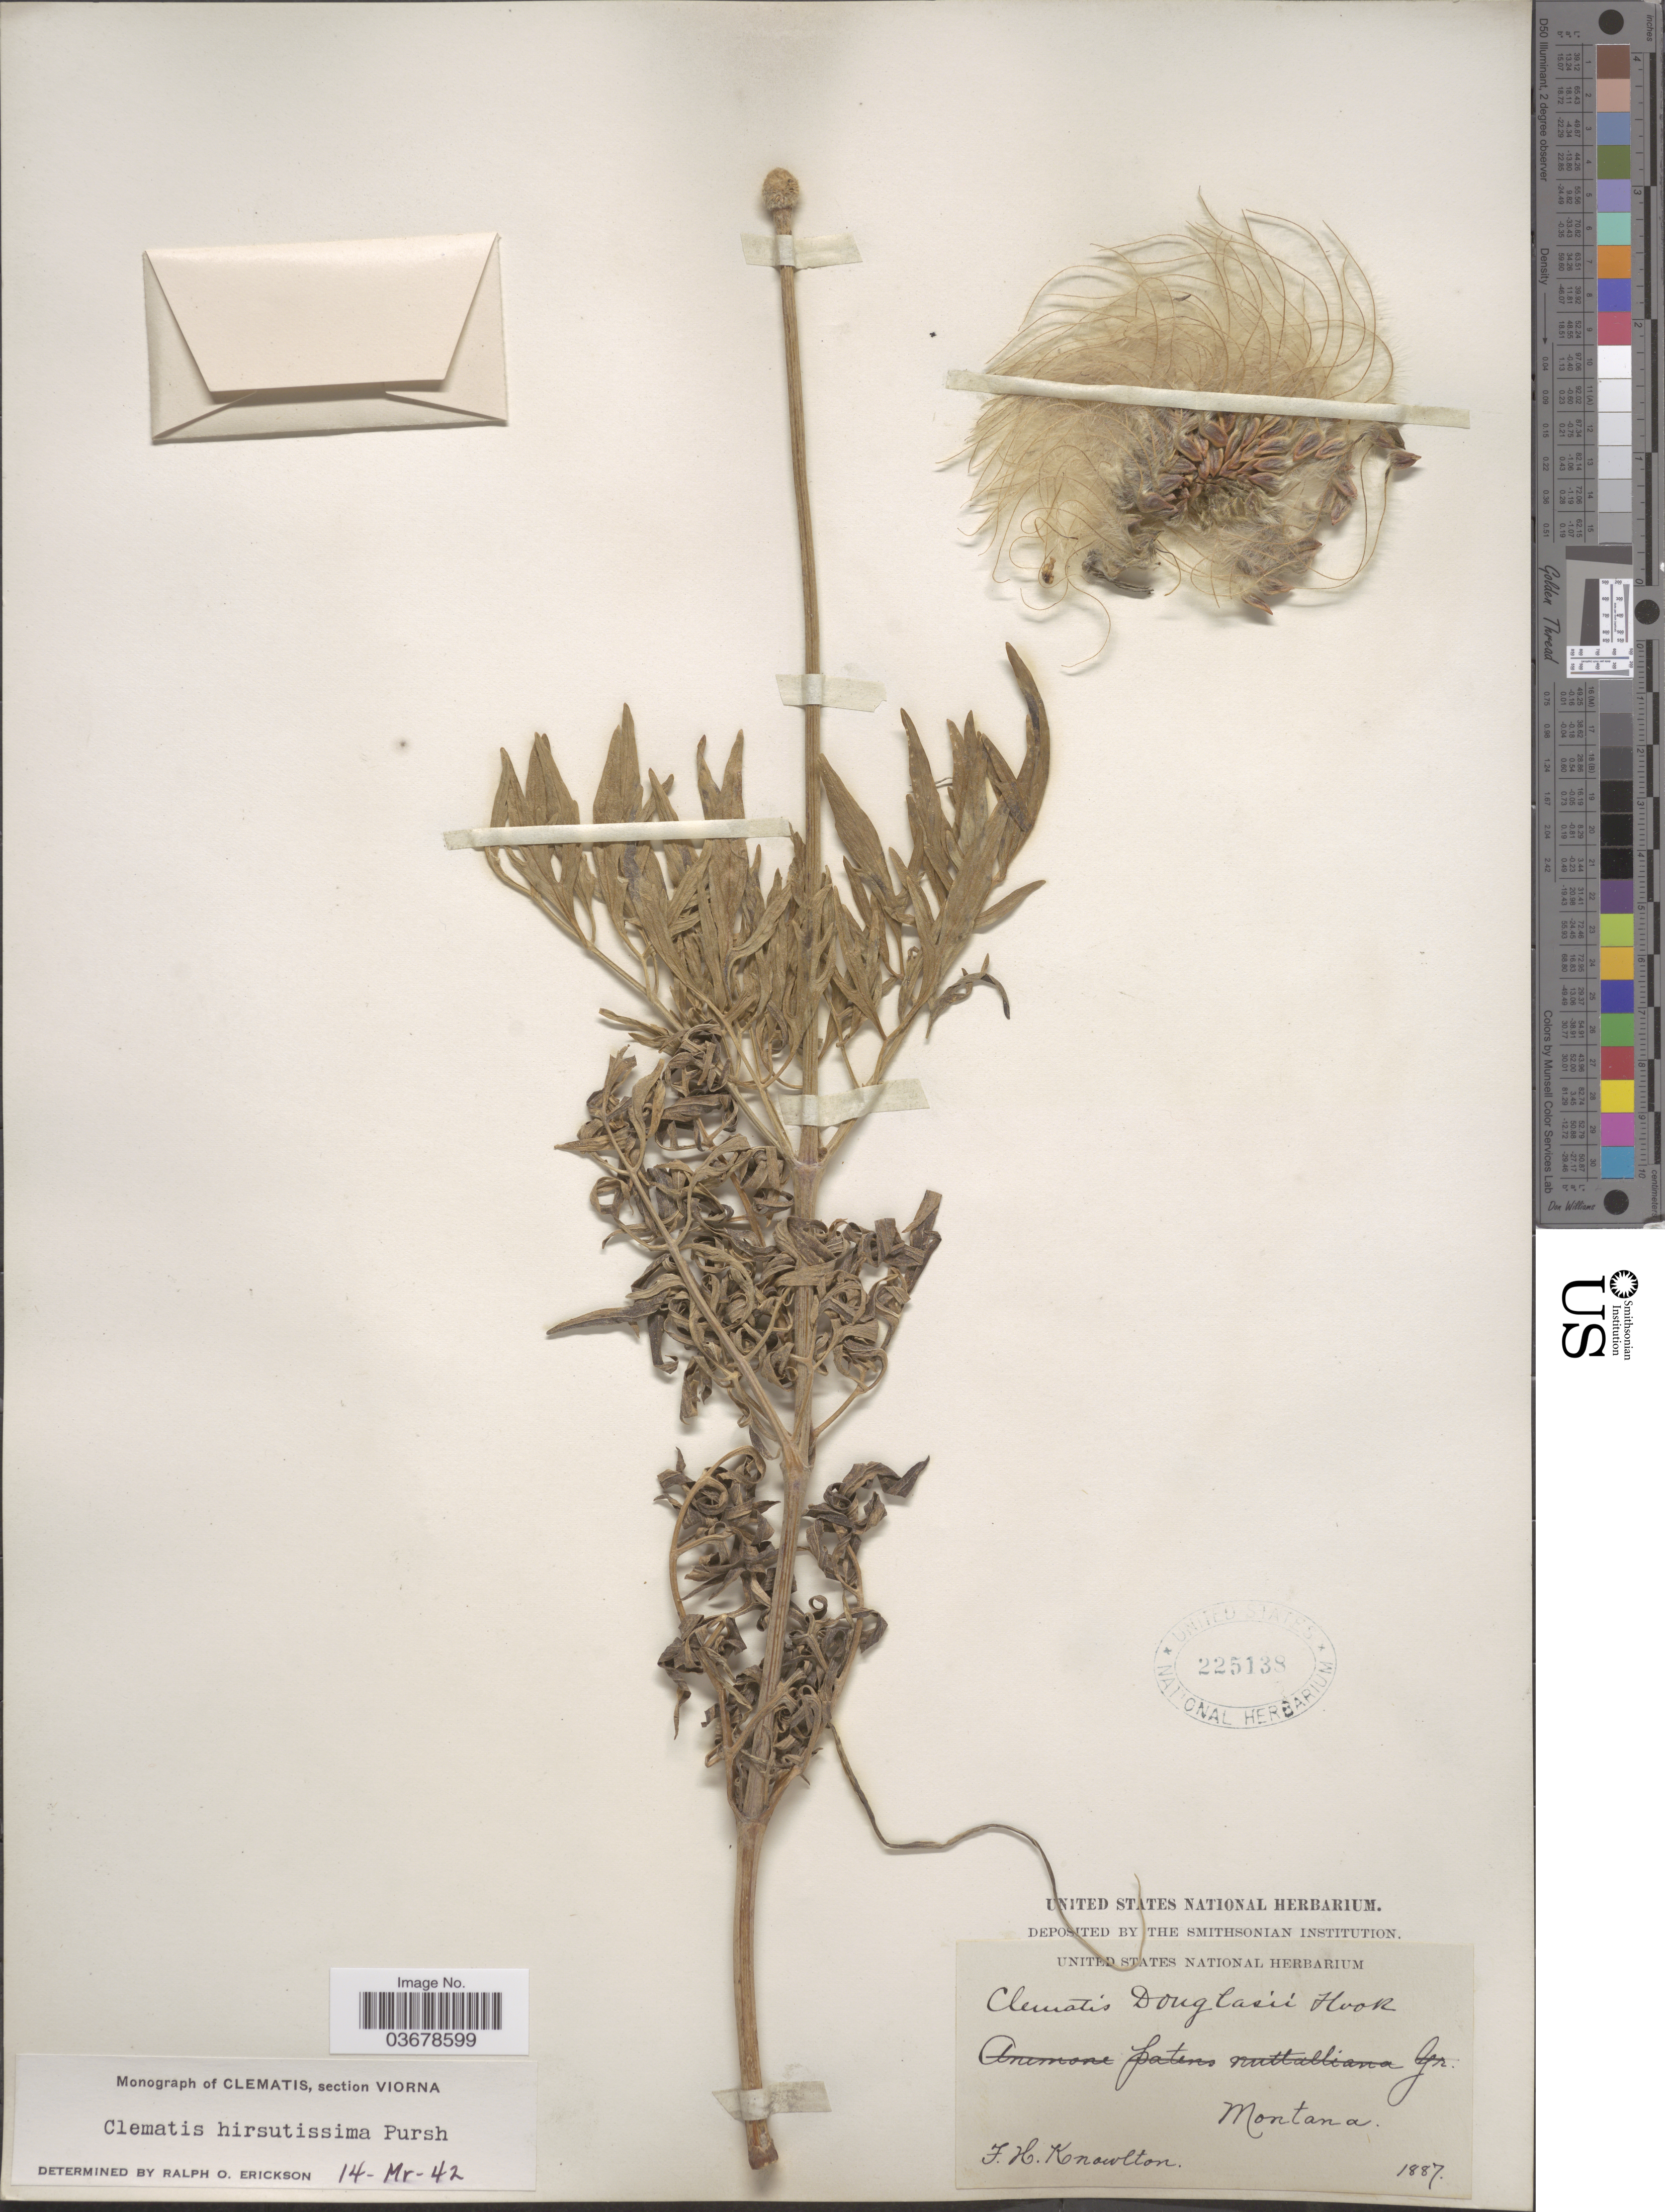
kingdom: Plantae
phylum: Tracheophyta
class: Magnoliopsida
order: Ranunculales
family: Ranunculaceae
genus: Clematis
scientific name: Clematis viorna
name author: L.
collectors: F. H. Knowlton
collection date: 1887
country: United States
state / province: Montana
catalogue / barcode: US 225138